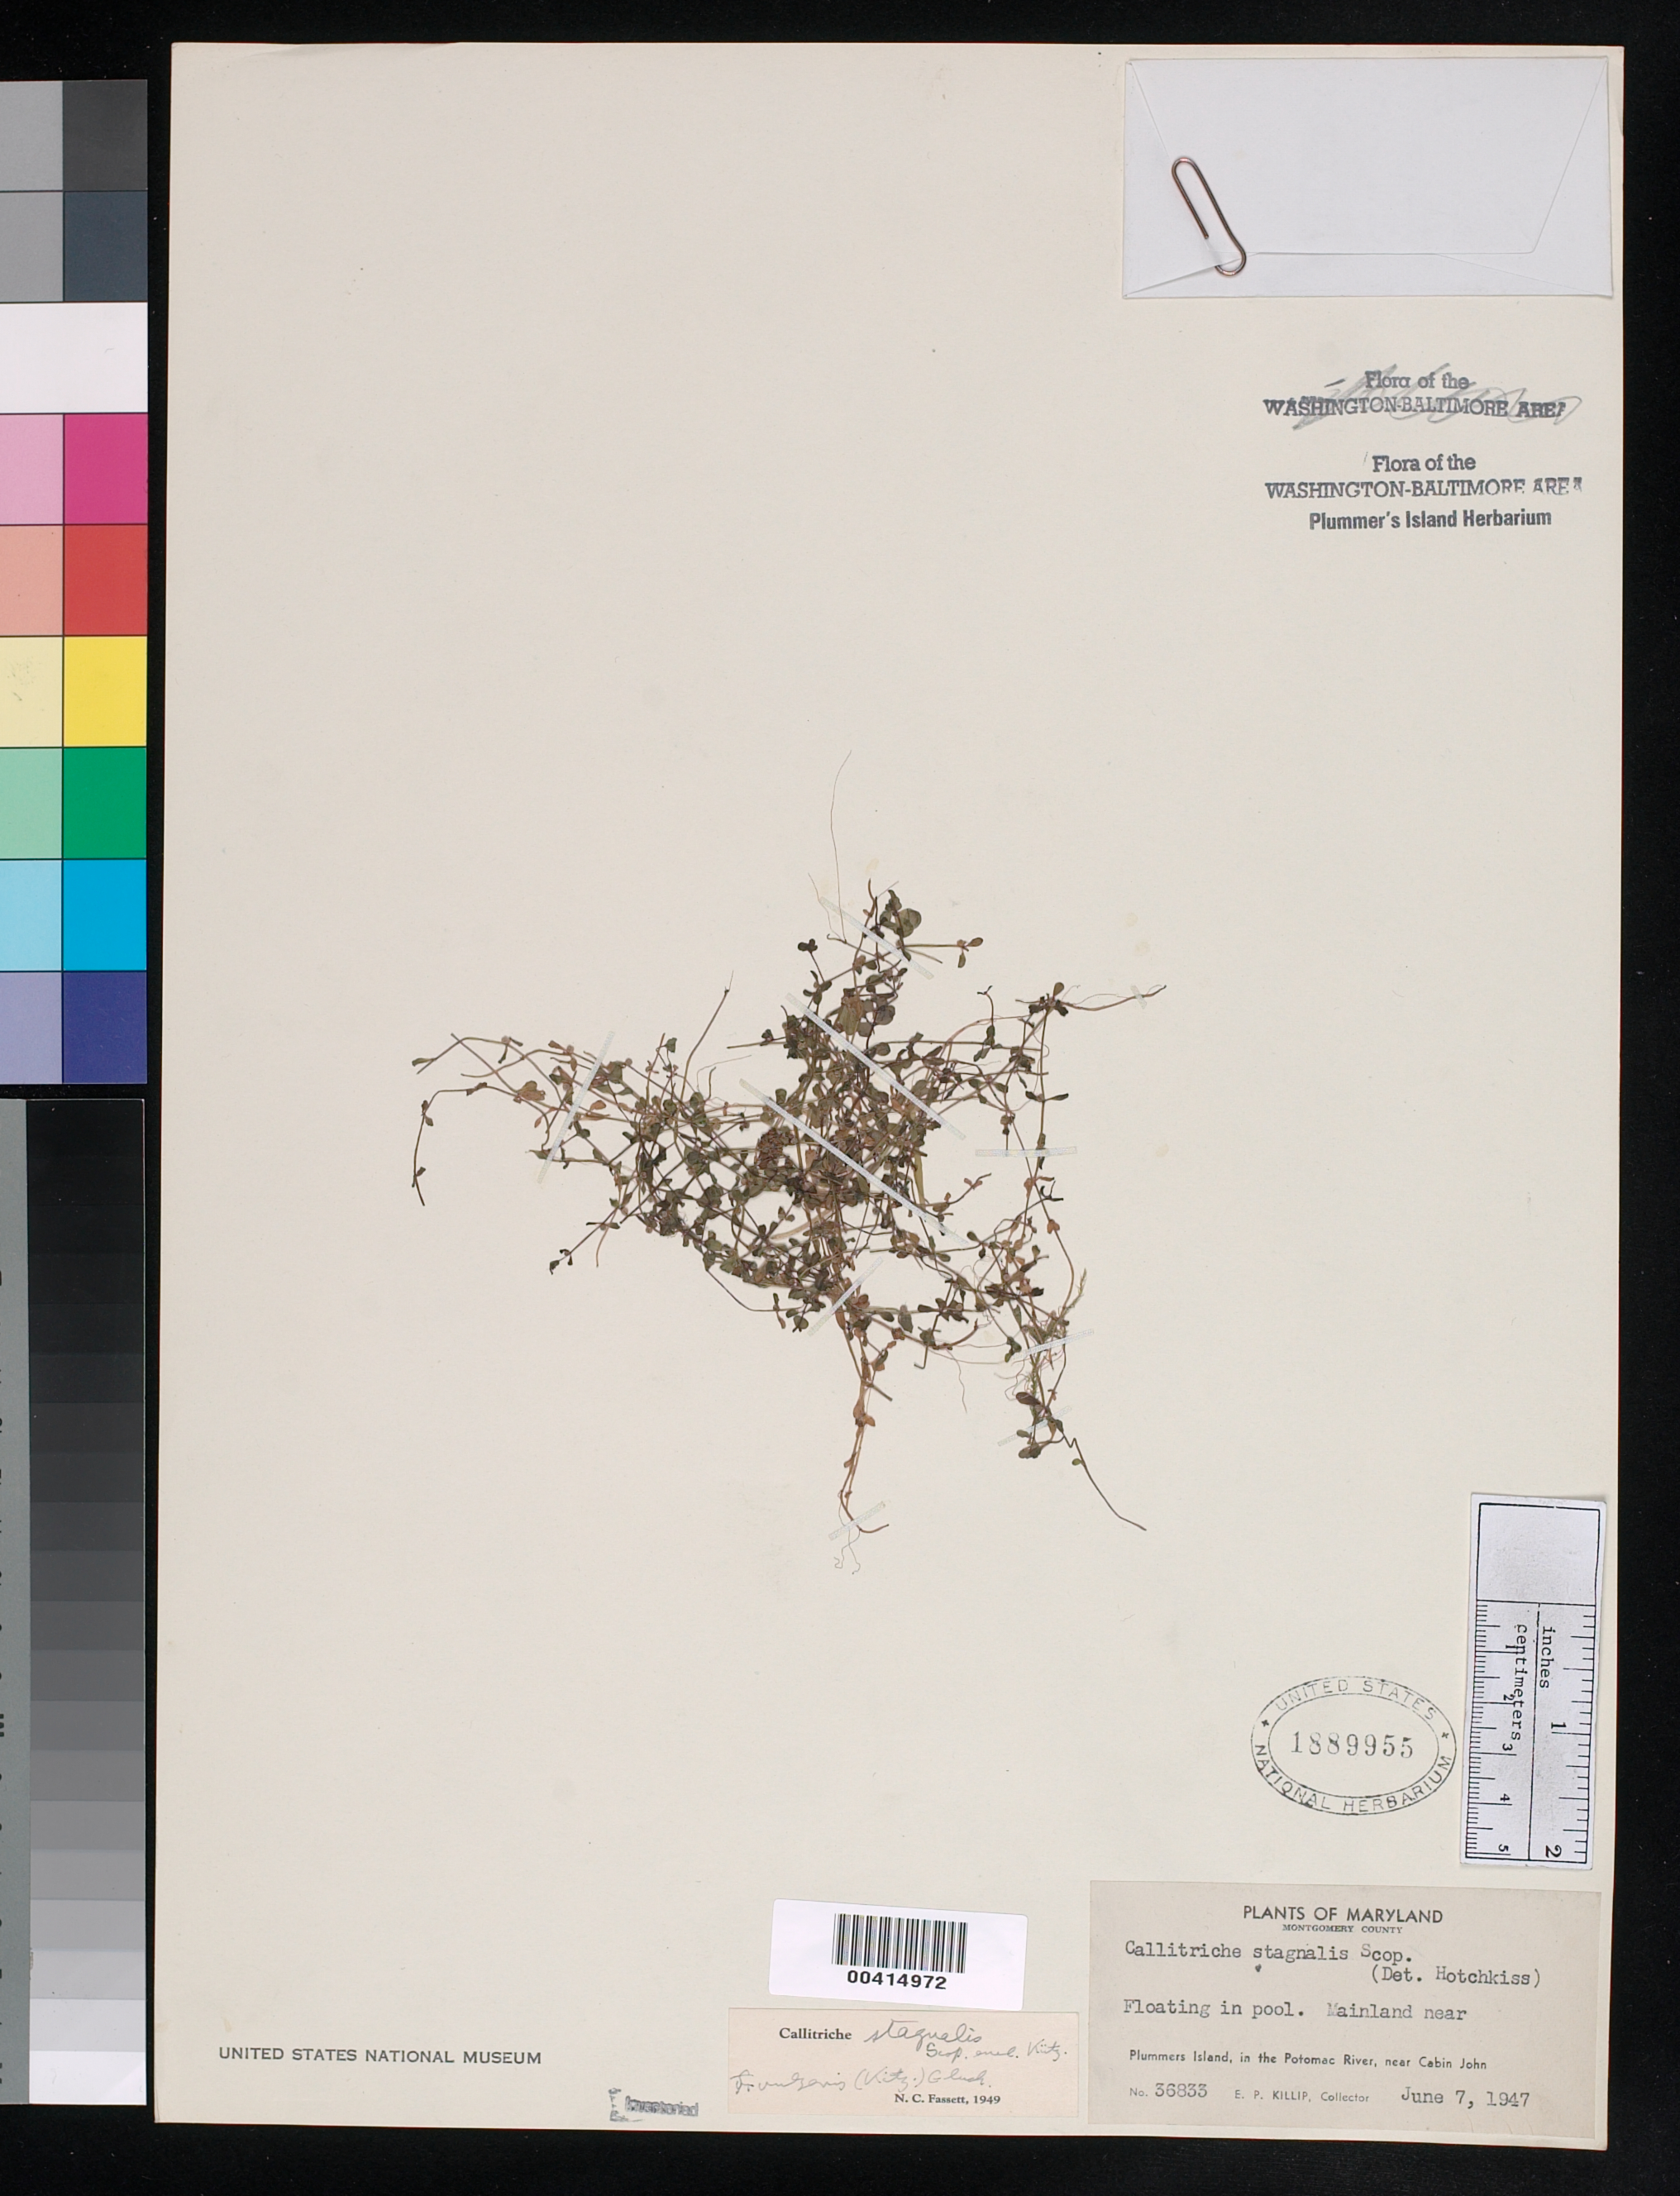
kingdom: Plantae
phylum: Tracheophyta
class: Magnoliopsida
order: Lamiales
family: Plantaginaceae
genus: Callitriche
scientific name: Callitriche stagnalis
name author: Scop.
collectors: E. P. Killip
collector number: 36833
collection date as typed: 07 Jun 1947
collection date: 1947-06-07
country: United States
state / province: Maryland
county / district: Montgomery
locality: Plummer's Island, mainland C. & O. Canal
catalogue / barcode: US 1889955